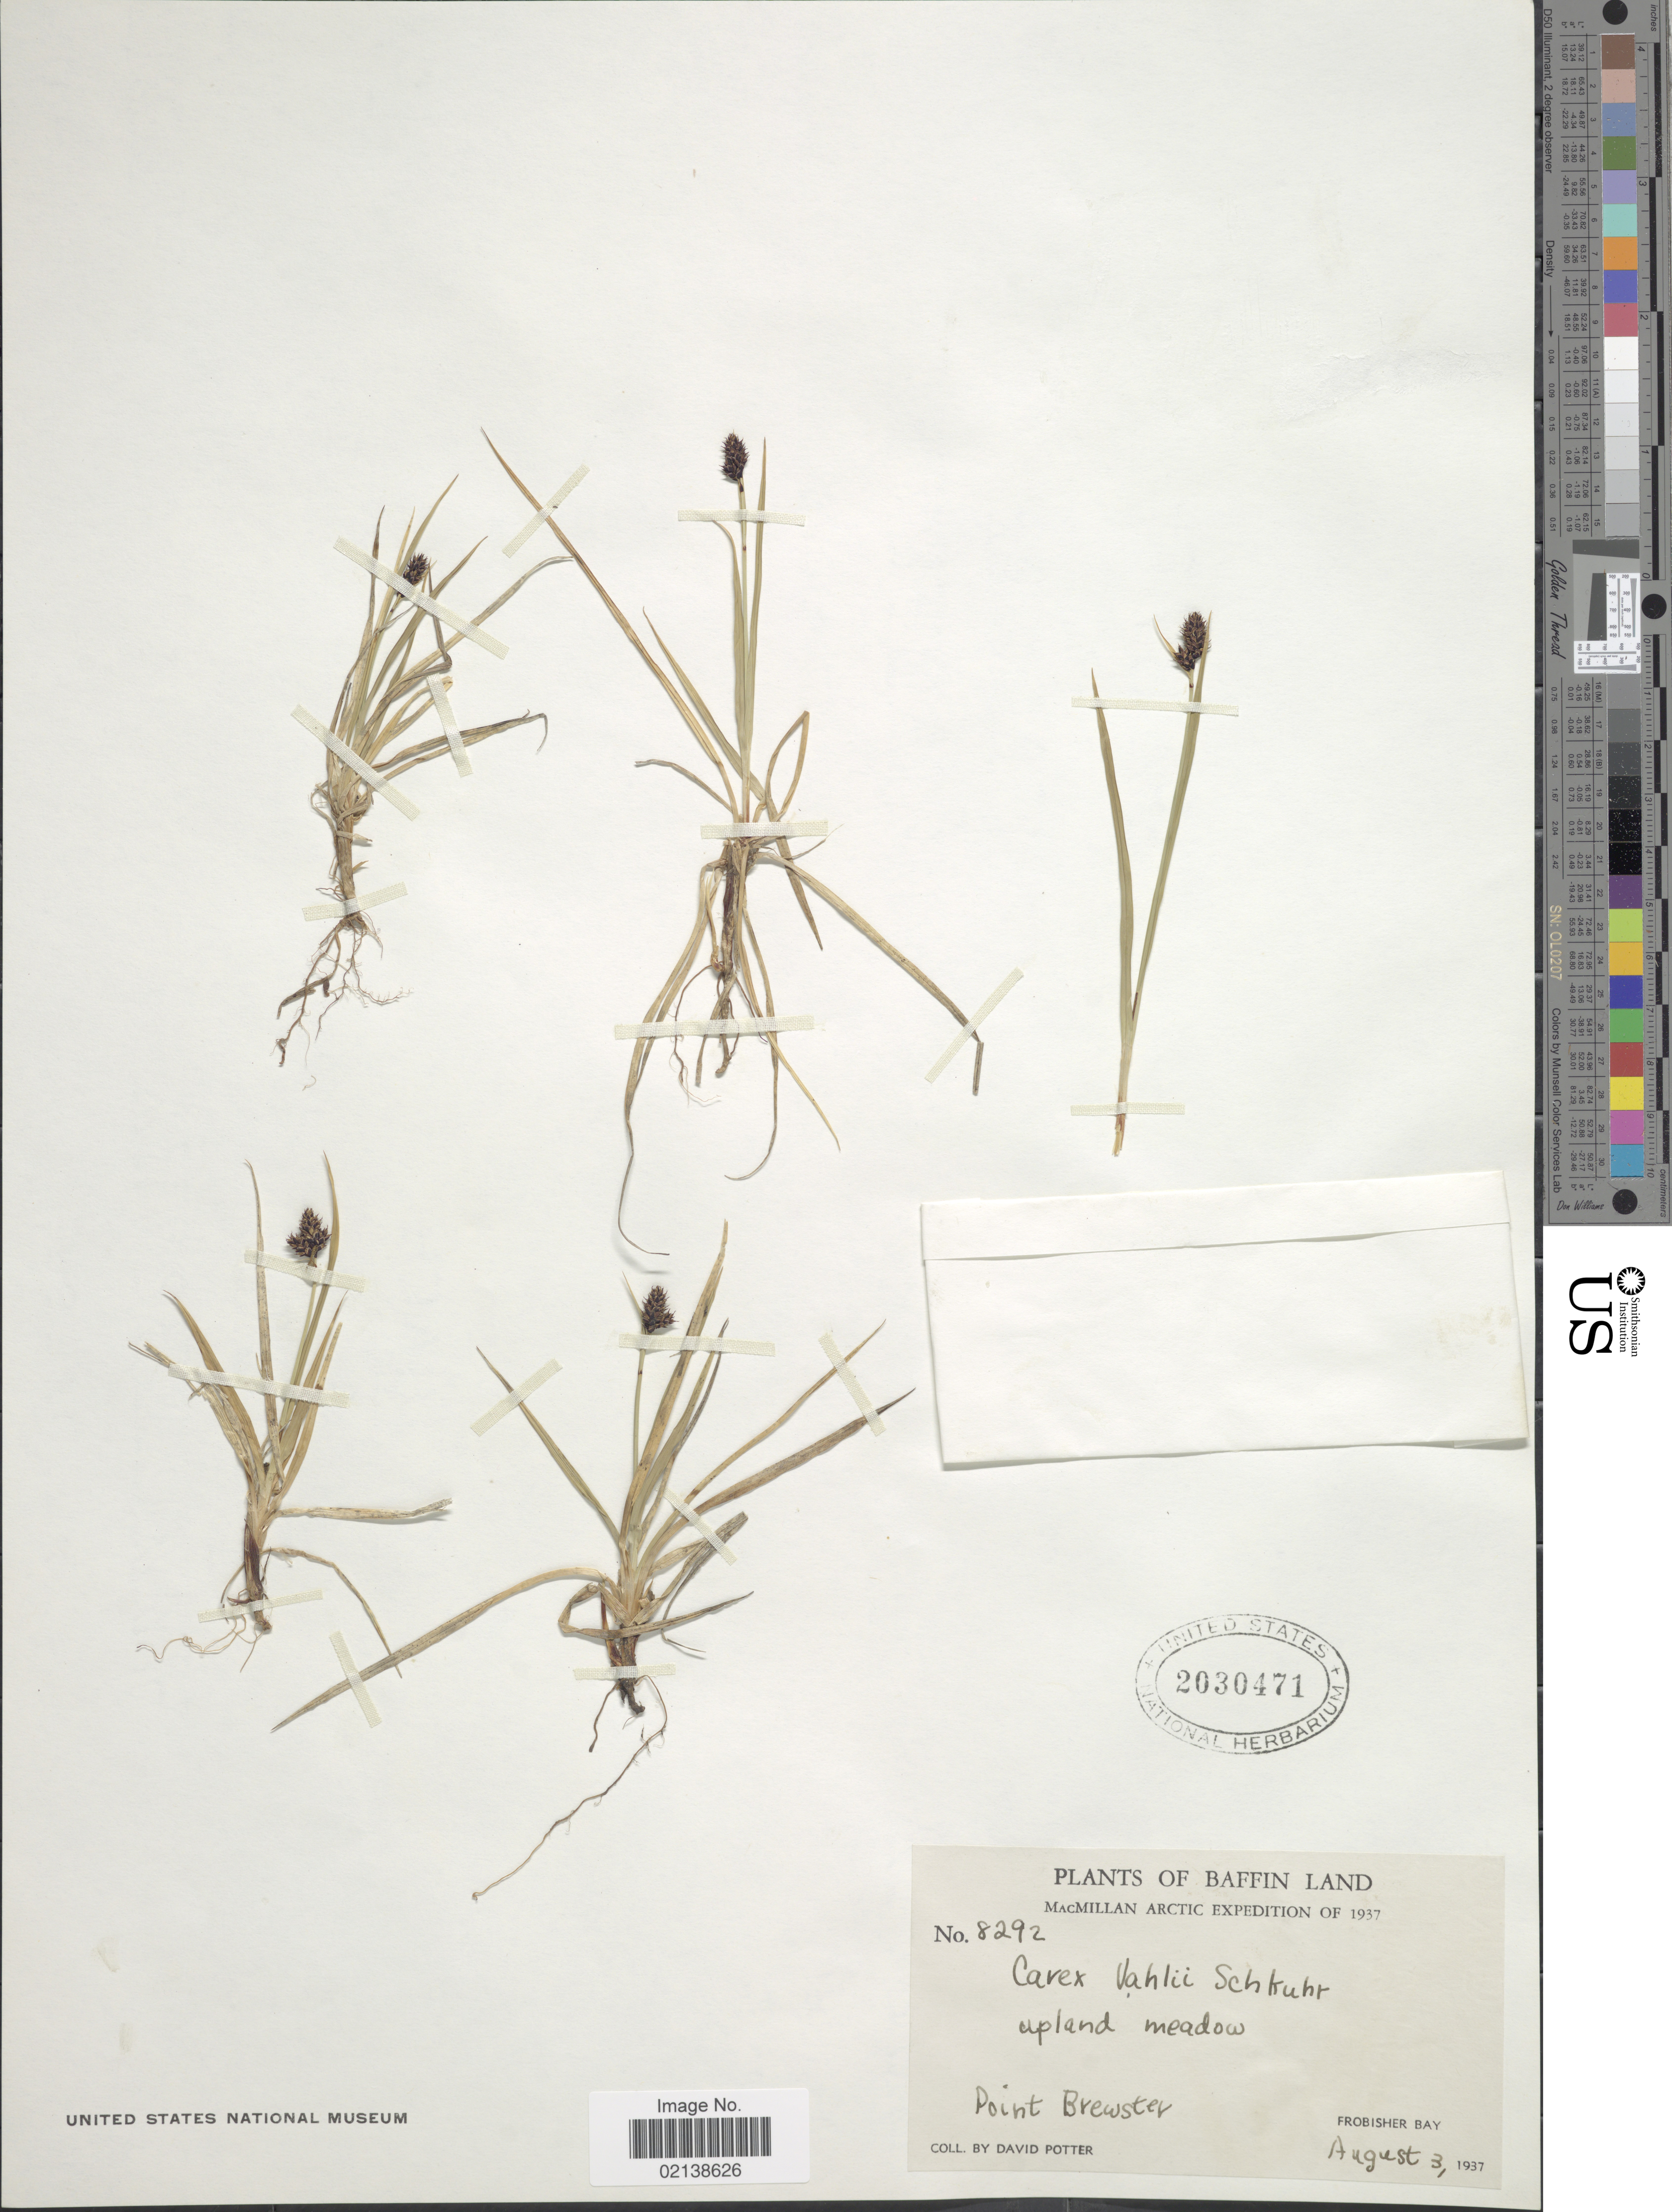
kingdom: Plantae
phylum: Tracheophyta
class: Liliopsida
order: Poales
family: Cyperaceae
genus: Carex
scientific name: Carex norvegica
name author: Retz.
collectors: D. Potter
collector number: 8292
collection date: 1937-08-03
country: Canada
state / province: Nunavut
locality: Baffin Land, MacMillan Arctic, Point Brewster, Frobisher Bay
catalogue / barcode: US 2030471